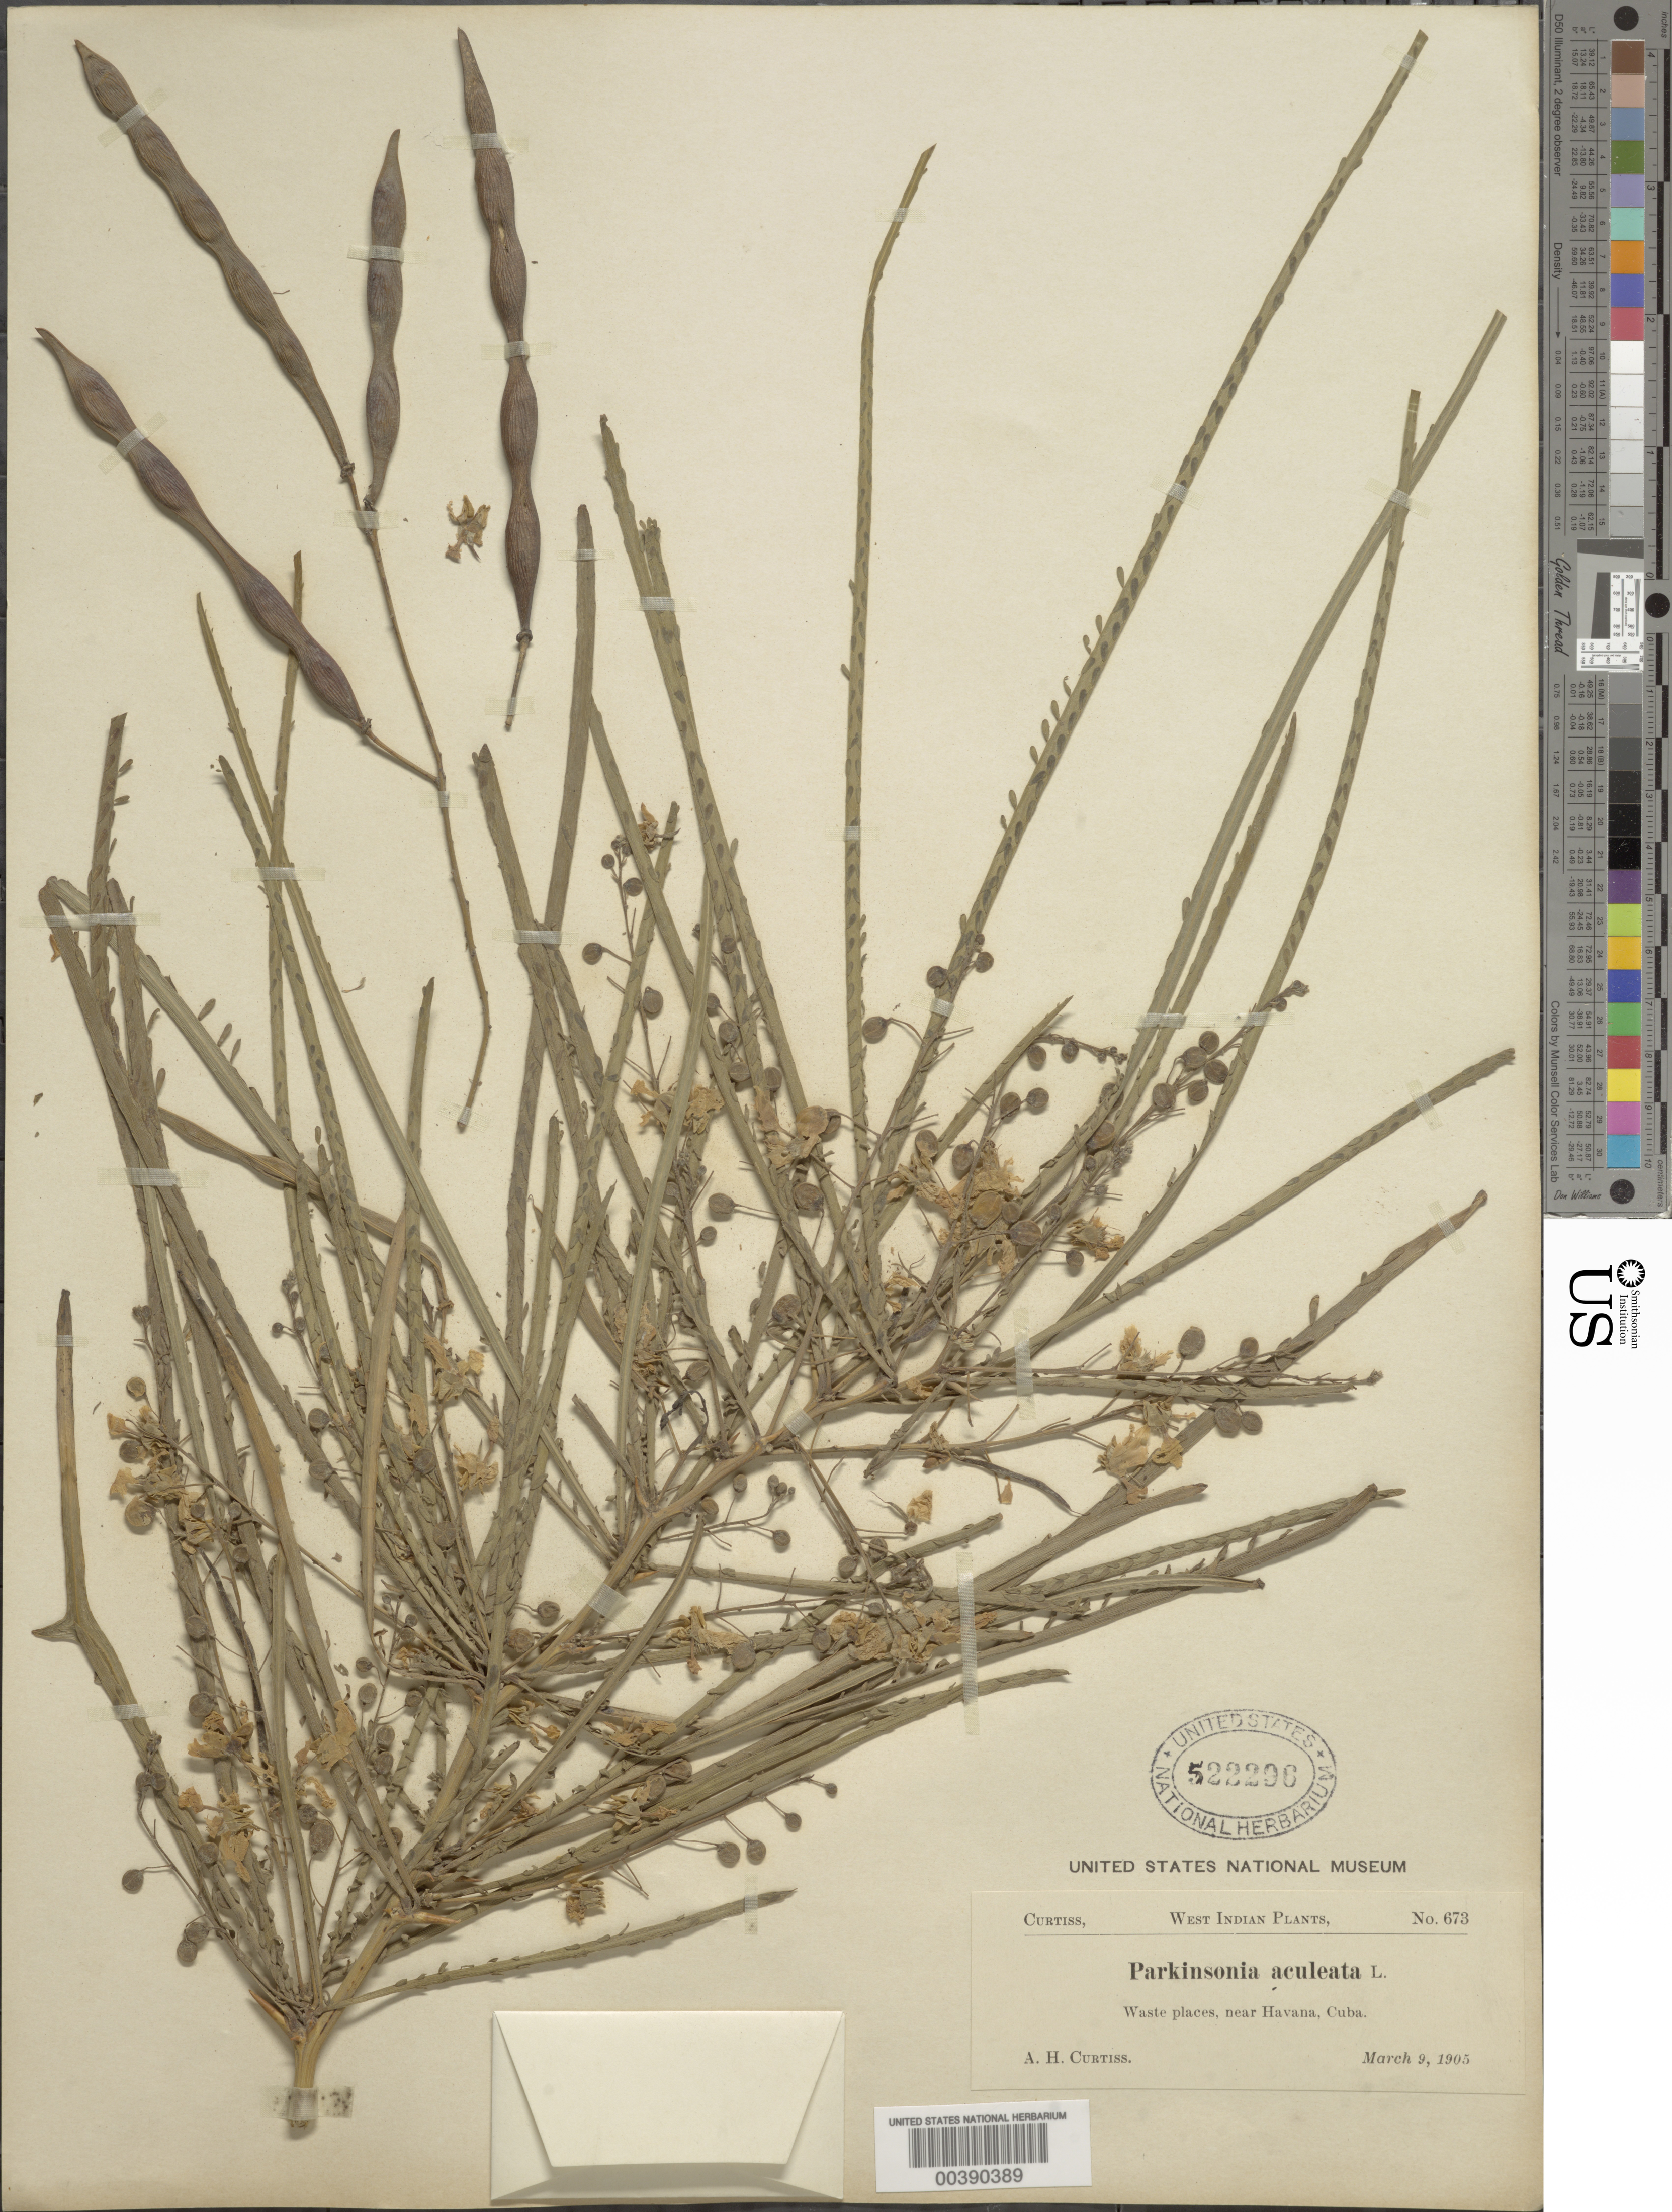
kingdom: Plantae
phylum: Tracheophyta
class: Magnoliopsida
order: Fabales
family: Fabaceae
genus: Parkinsonia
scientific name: Parkinsonia aculeata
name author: L.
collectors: A. H. Curtiss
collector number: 673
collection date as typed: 09 Mar 1905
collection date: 1905-03-09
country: Cuba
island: Greater Antilles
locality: Near Havana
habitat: Waste places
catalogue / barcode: US 522296